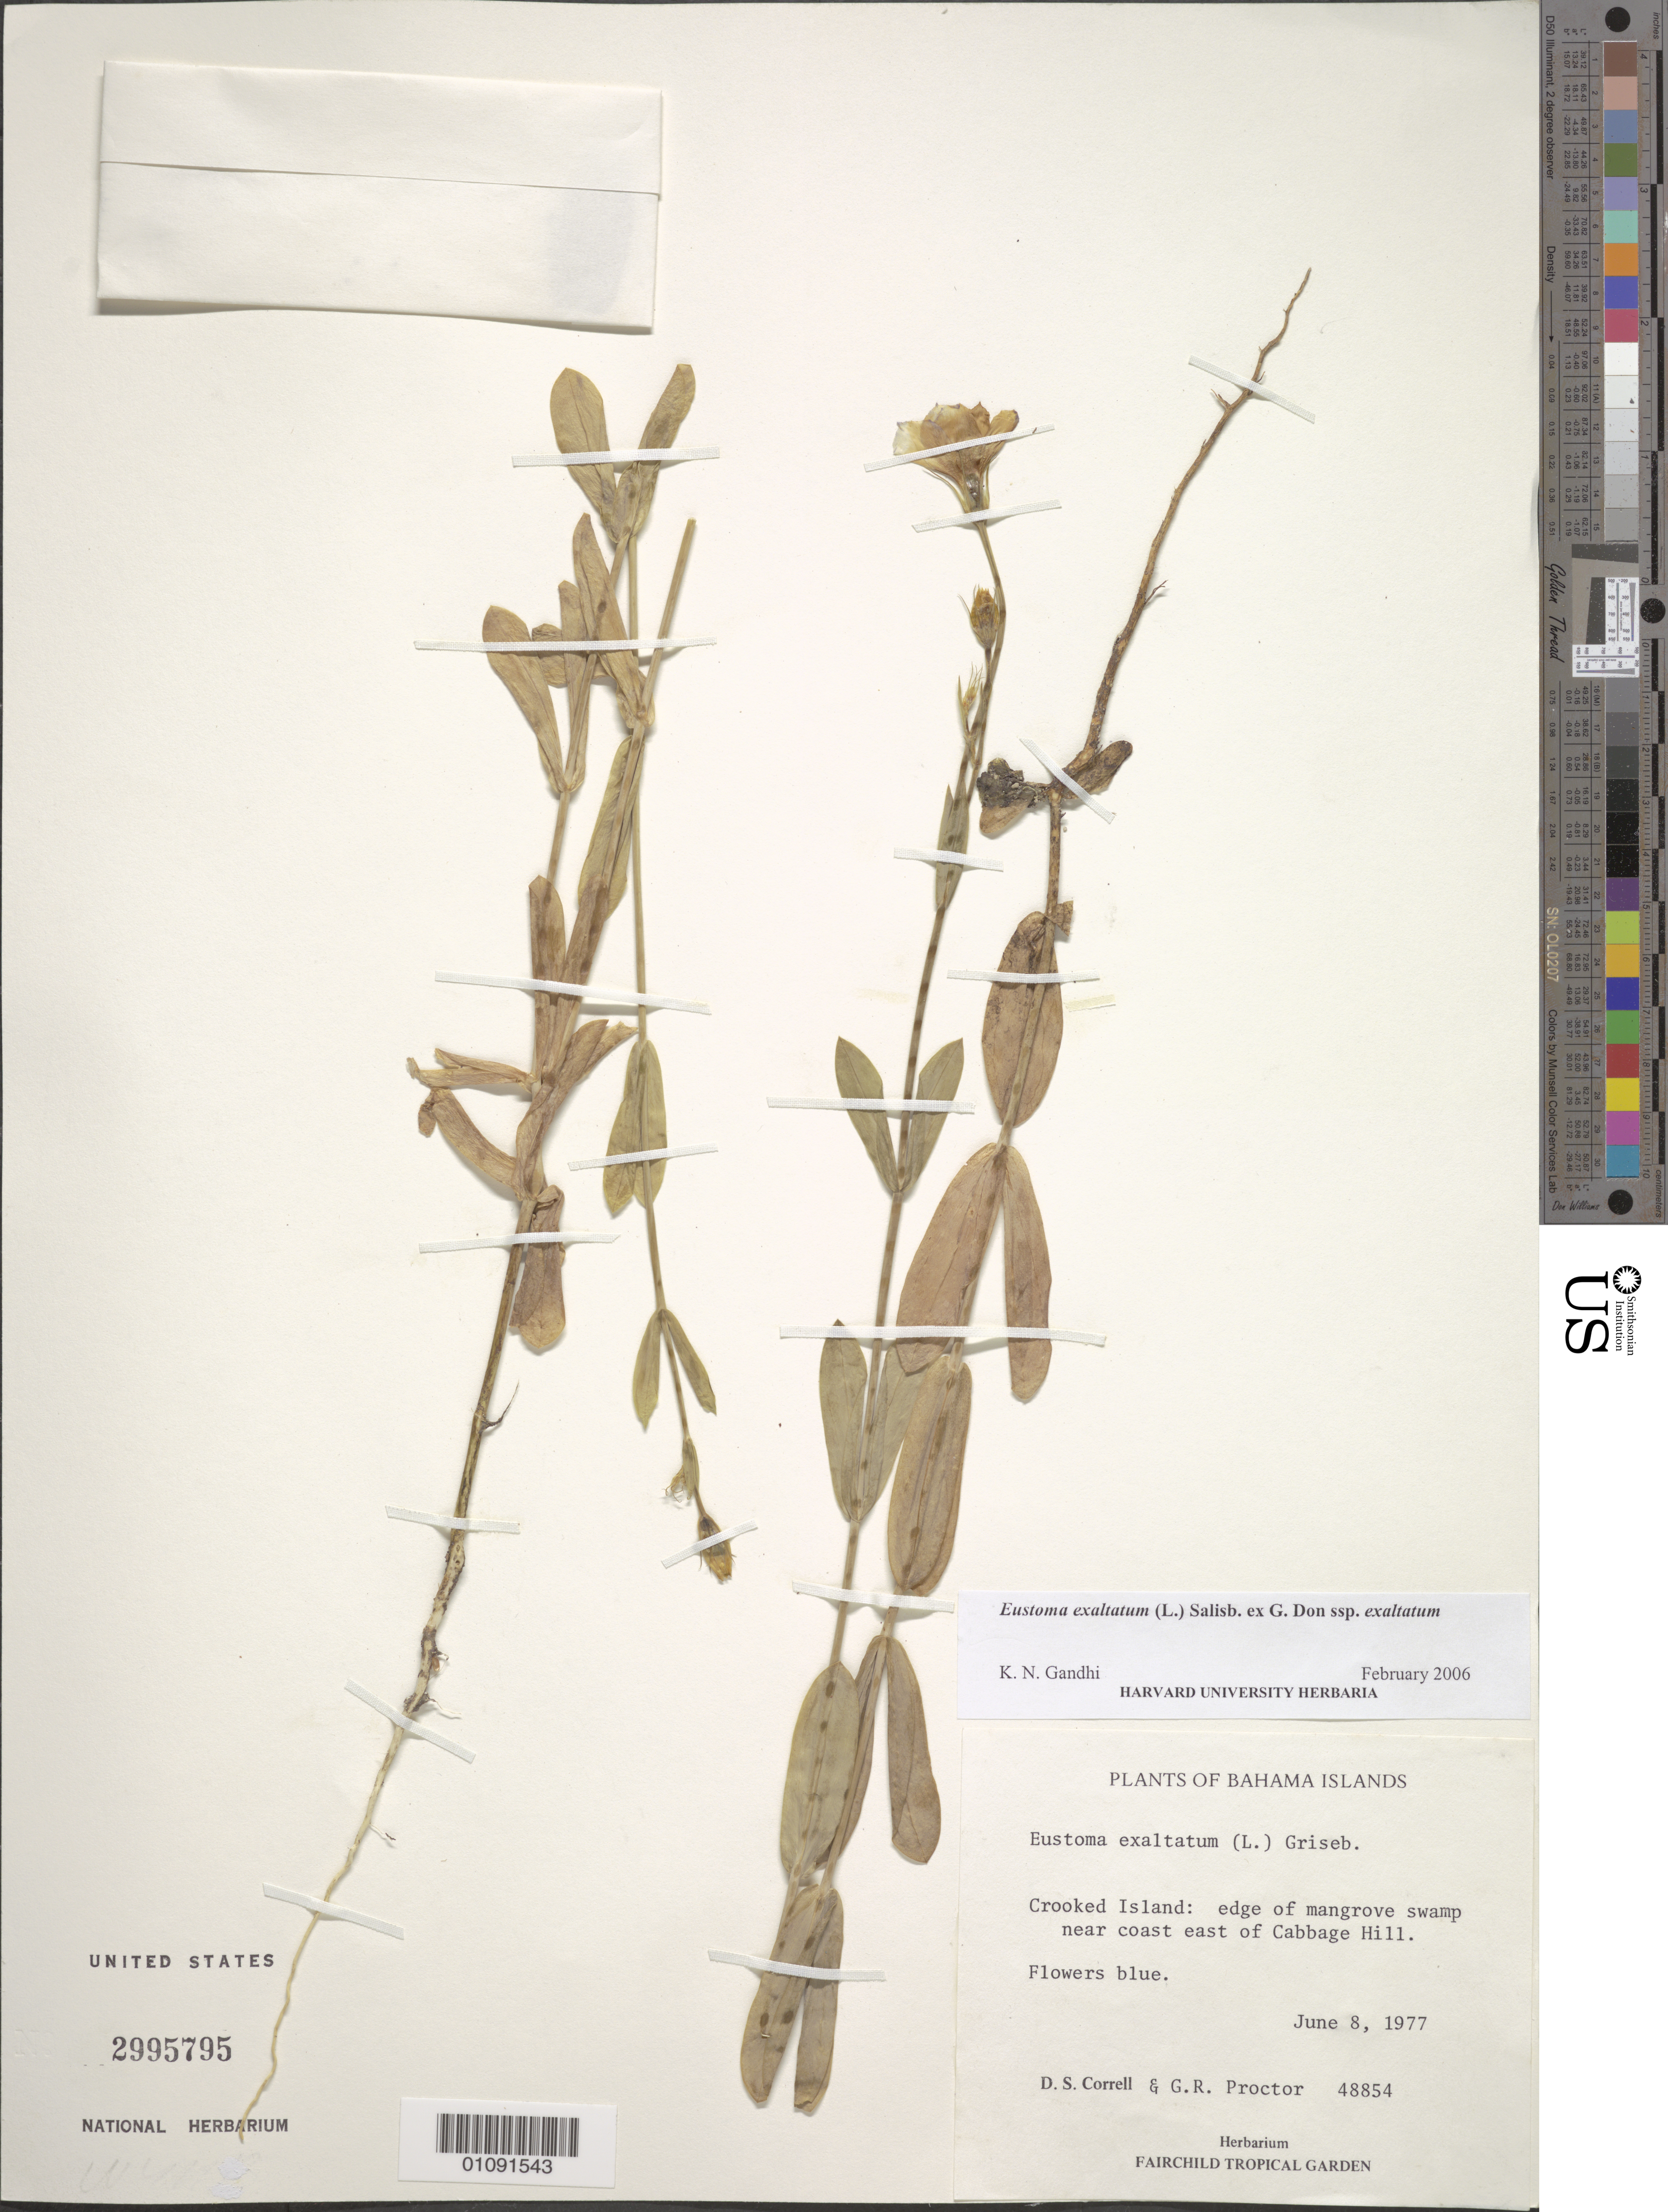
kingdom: Plantae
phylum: Tracheophyta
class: Magnoliopsida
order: Gentianales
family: Gentianaceae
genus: Eustoma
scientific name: Eustoma exaltatum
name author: (L.) Salisb. ex Don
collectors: G. R. Proctor & D. S. Correll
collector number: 48854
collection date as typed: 08 Jun 1977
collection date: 1977-06-08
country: Bahamas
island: Crooked I.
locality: Edge of mangrove swamp near coast E of Cabbage Hill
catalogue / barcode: US 2995795